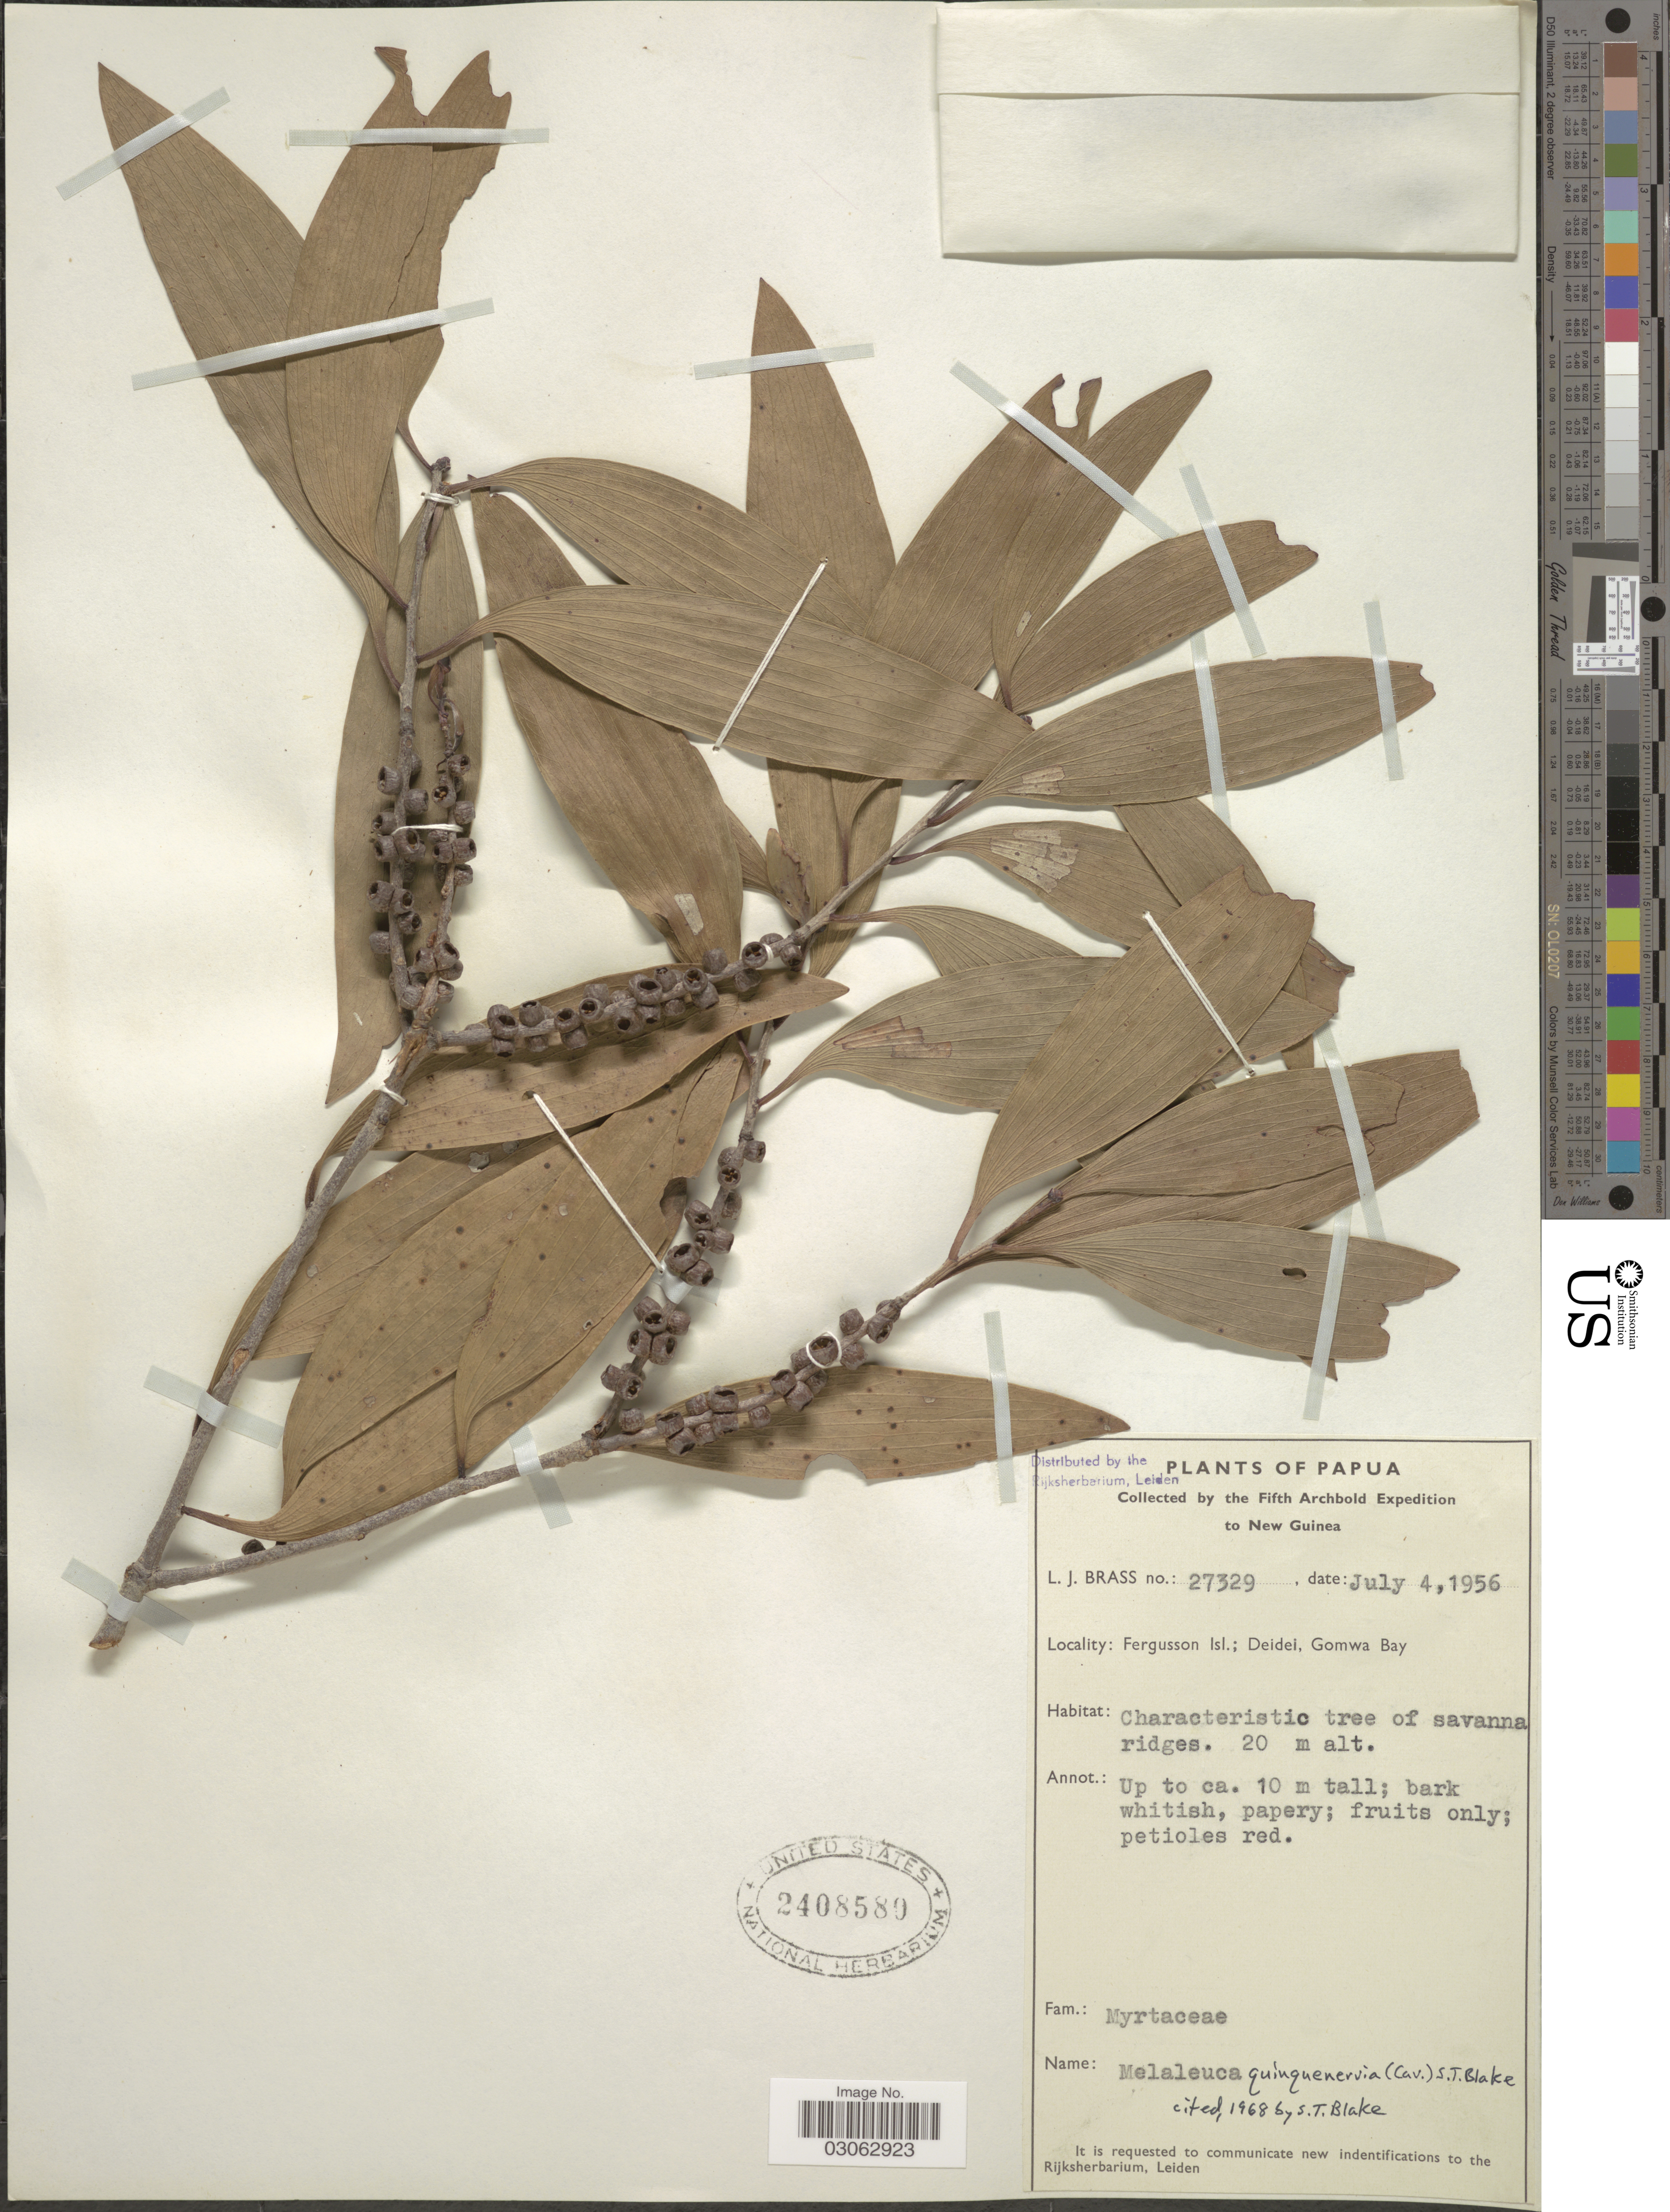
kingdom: Plantae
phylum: Tracheophyta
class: Magnoliopsida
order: Myrtales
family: Myrtaceae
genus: Melaleuca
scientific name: Melaleuca quinquenervia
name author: (Cav.) S.T. Blake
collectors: L. J. Brass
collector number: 27329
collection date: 1956-07-04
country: Papua New Guinea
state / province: Milne Bay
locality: New Guinea. Fergusson Isl; Deidei, Gomwa Bay.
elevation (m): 20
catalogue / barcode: US 2408580